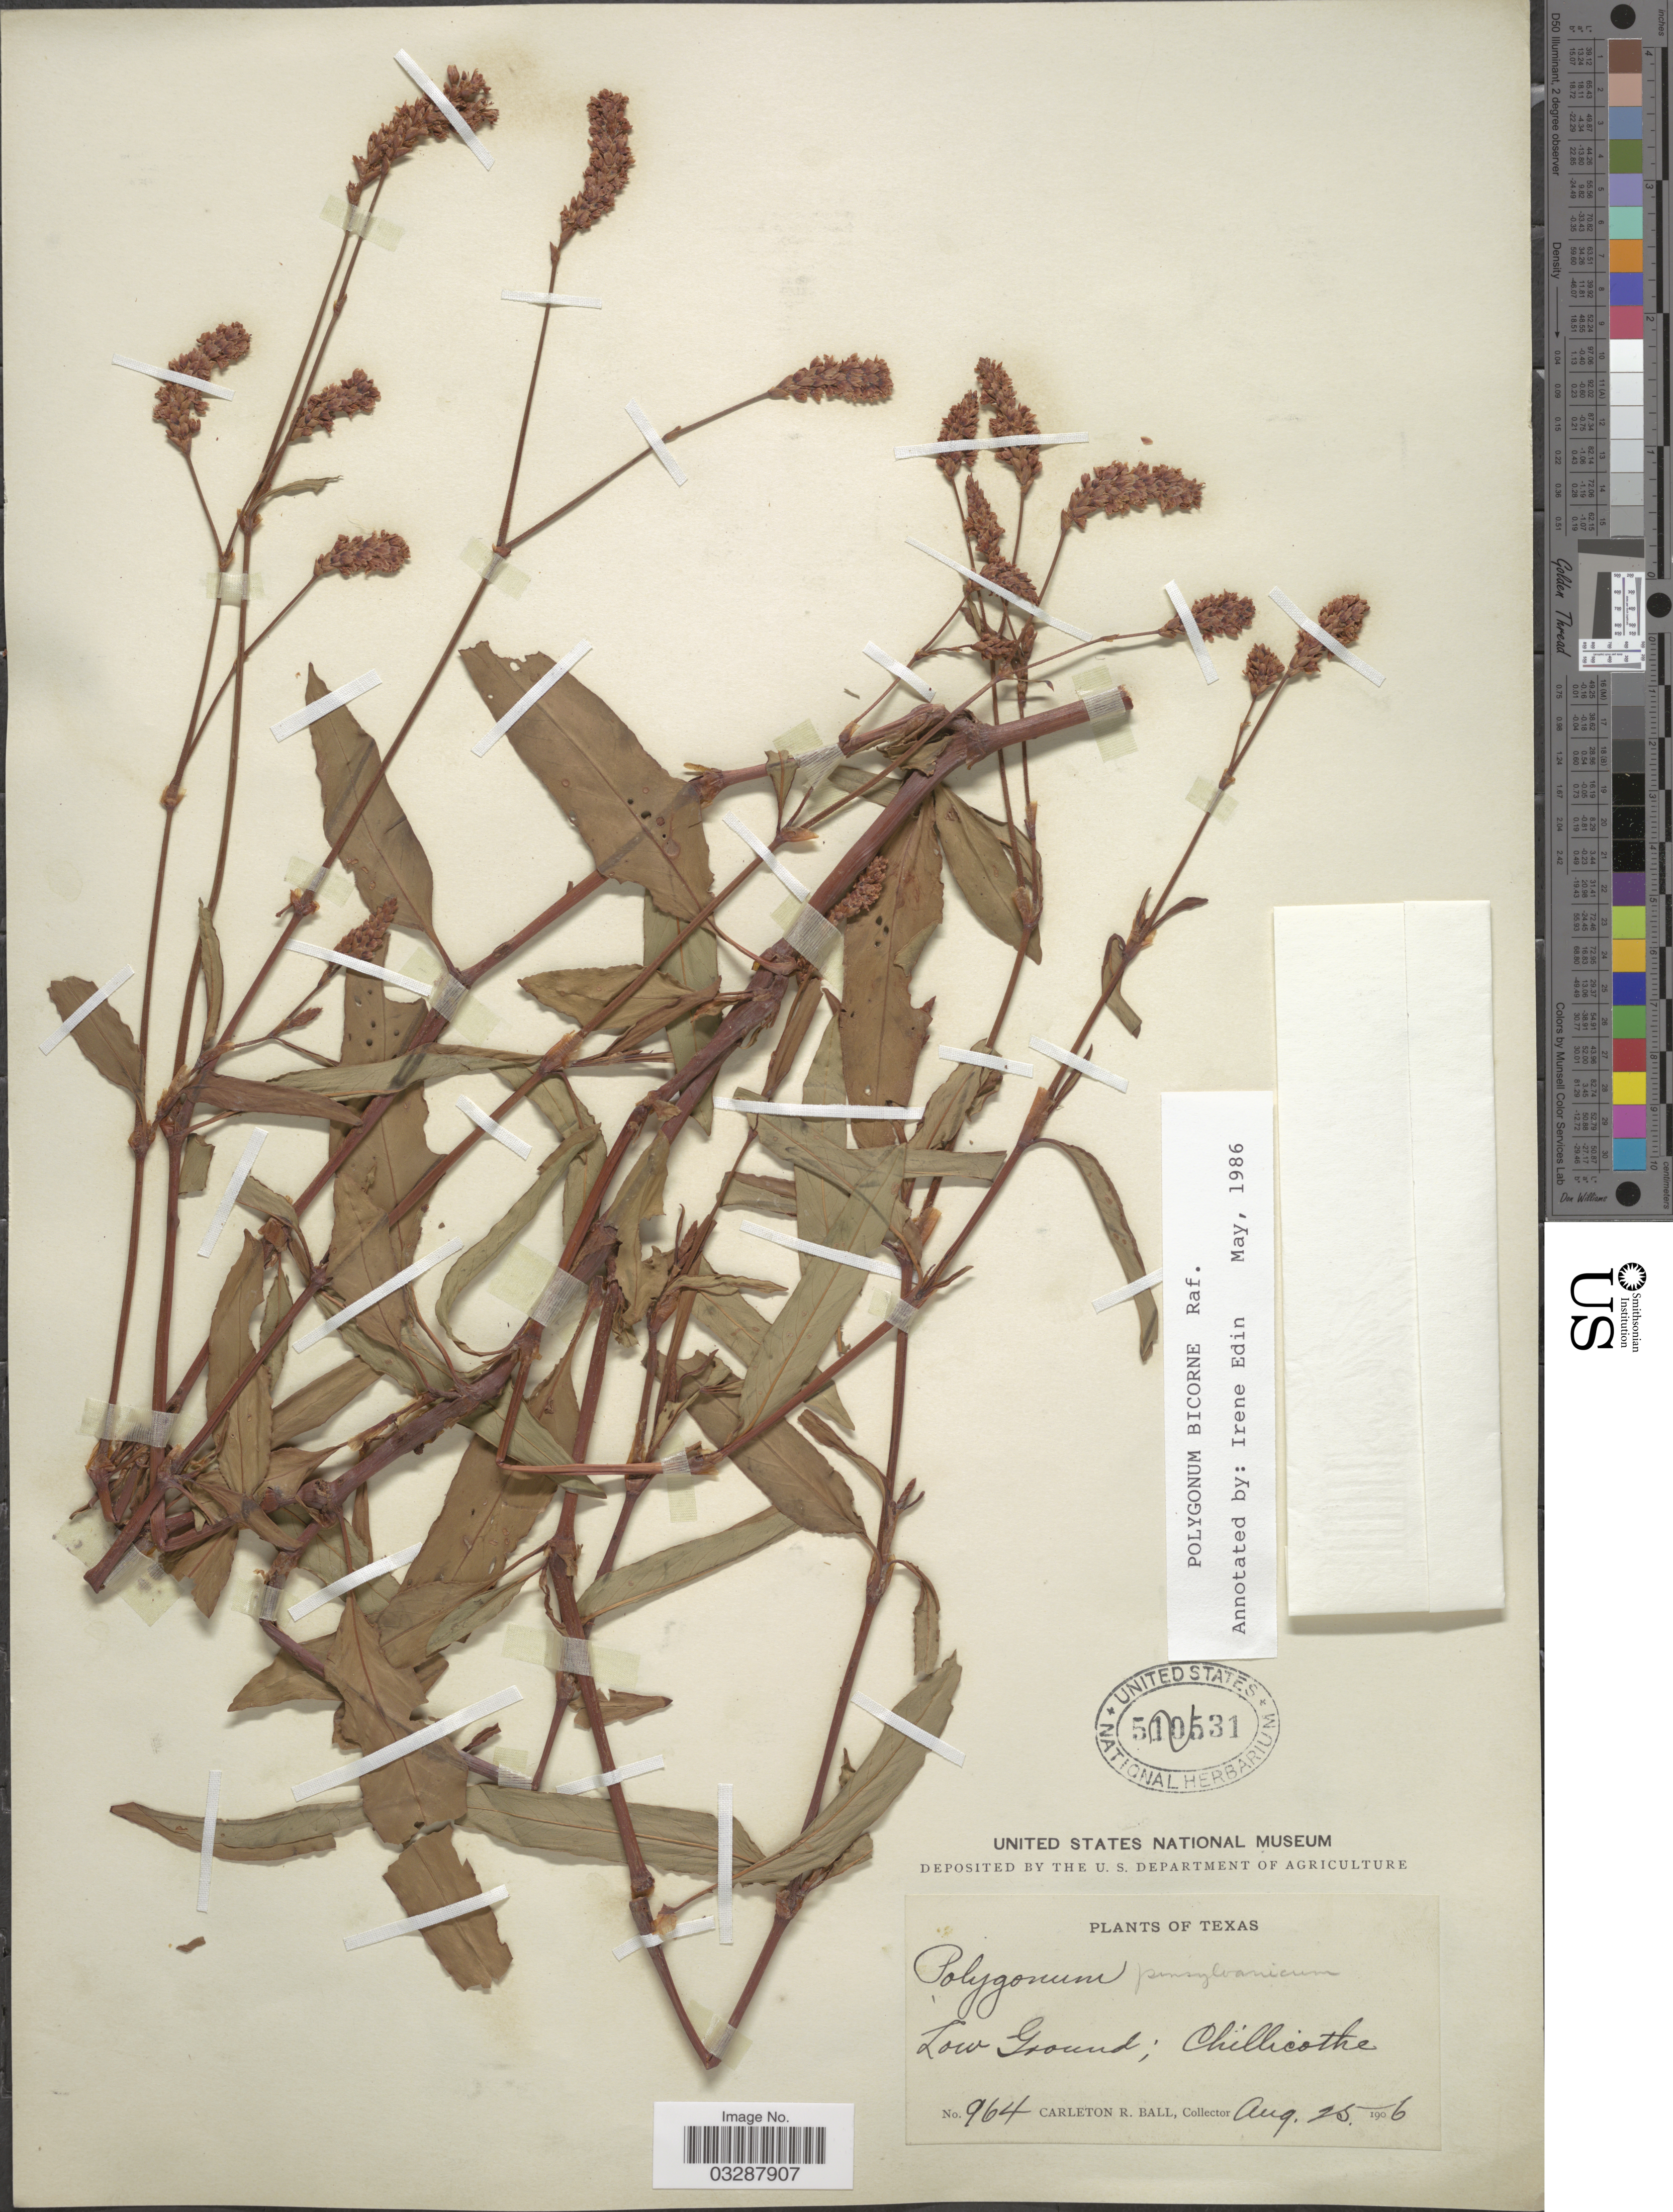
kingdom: Plantae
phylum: Tracheophyta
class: Magnoliopsida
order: Caryophyllales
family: Polygonaceae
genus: Persicaria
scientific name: Persicaria bicornis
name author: (Raf.) Nieuwl.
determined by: Atha, D. E.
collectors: C. R. Ball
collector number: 964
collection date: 1906-08-25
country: United States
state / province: Texas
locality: Low Ground; Chillicothe.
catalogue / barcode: US 510531